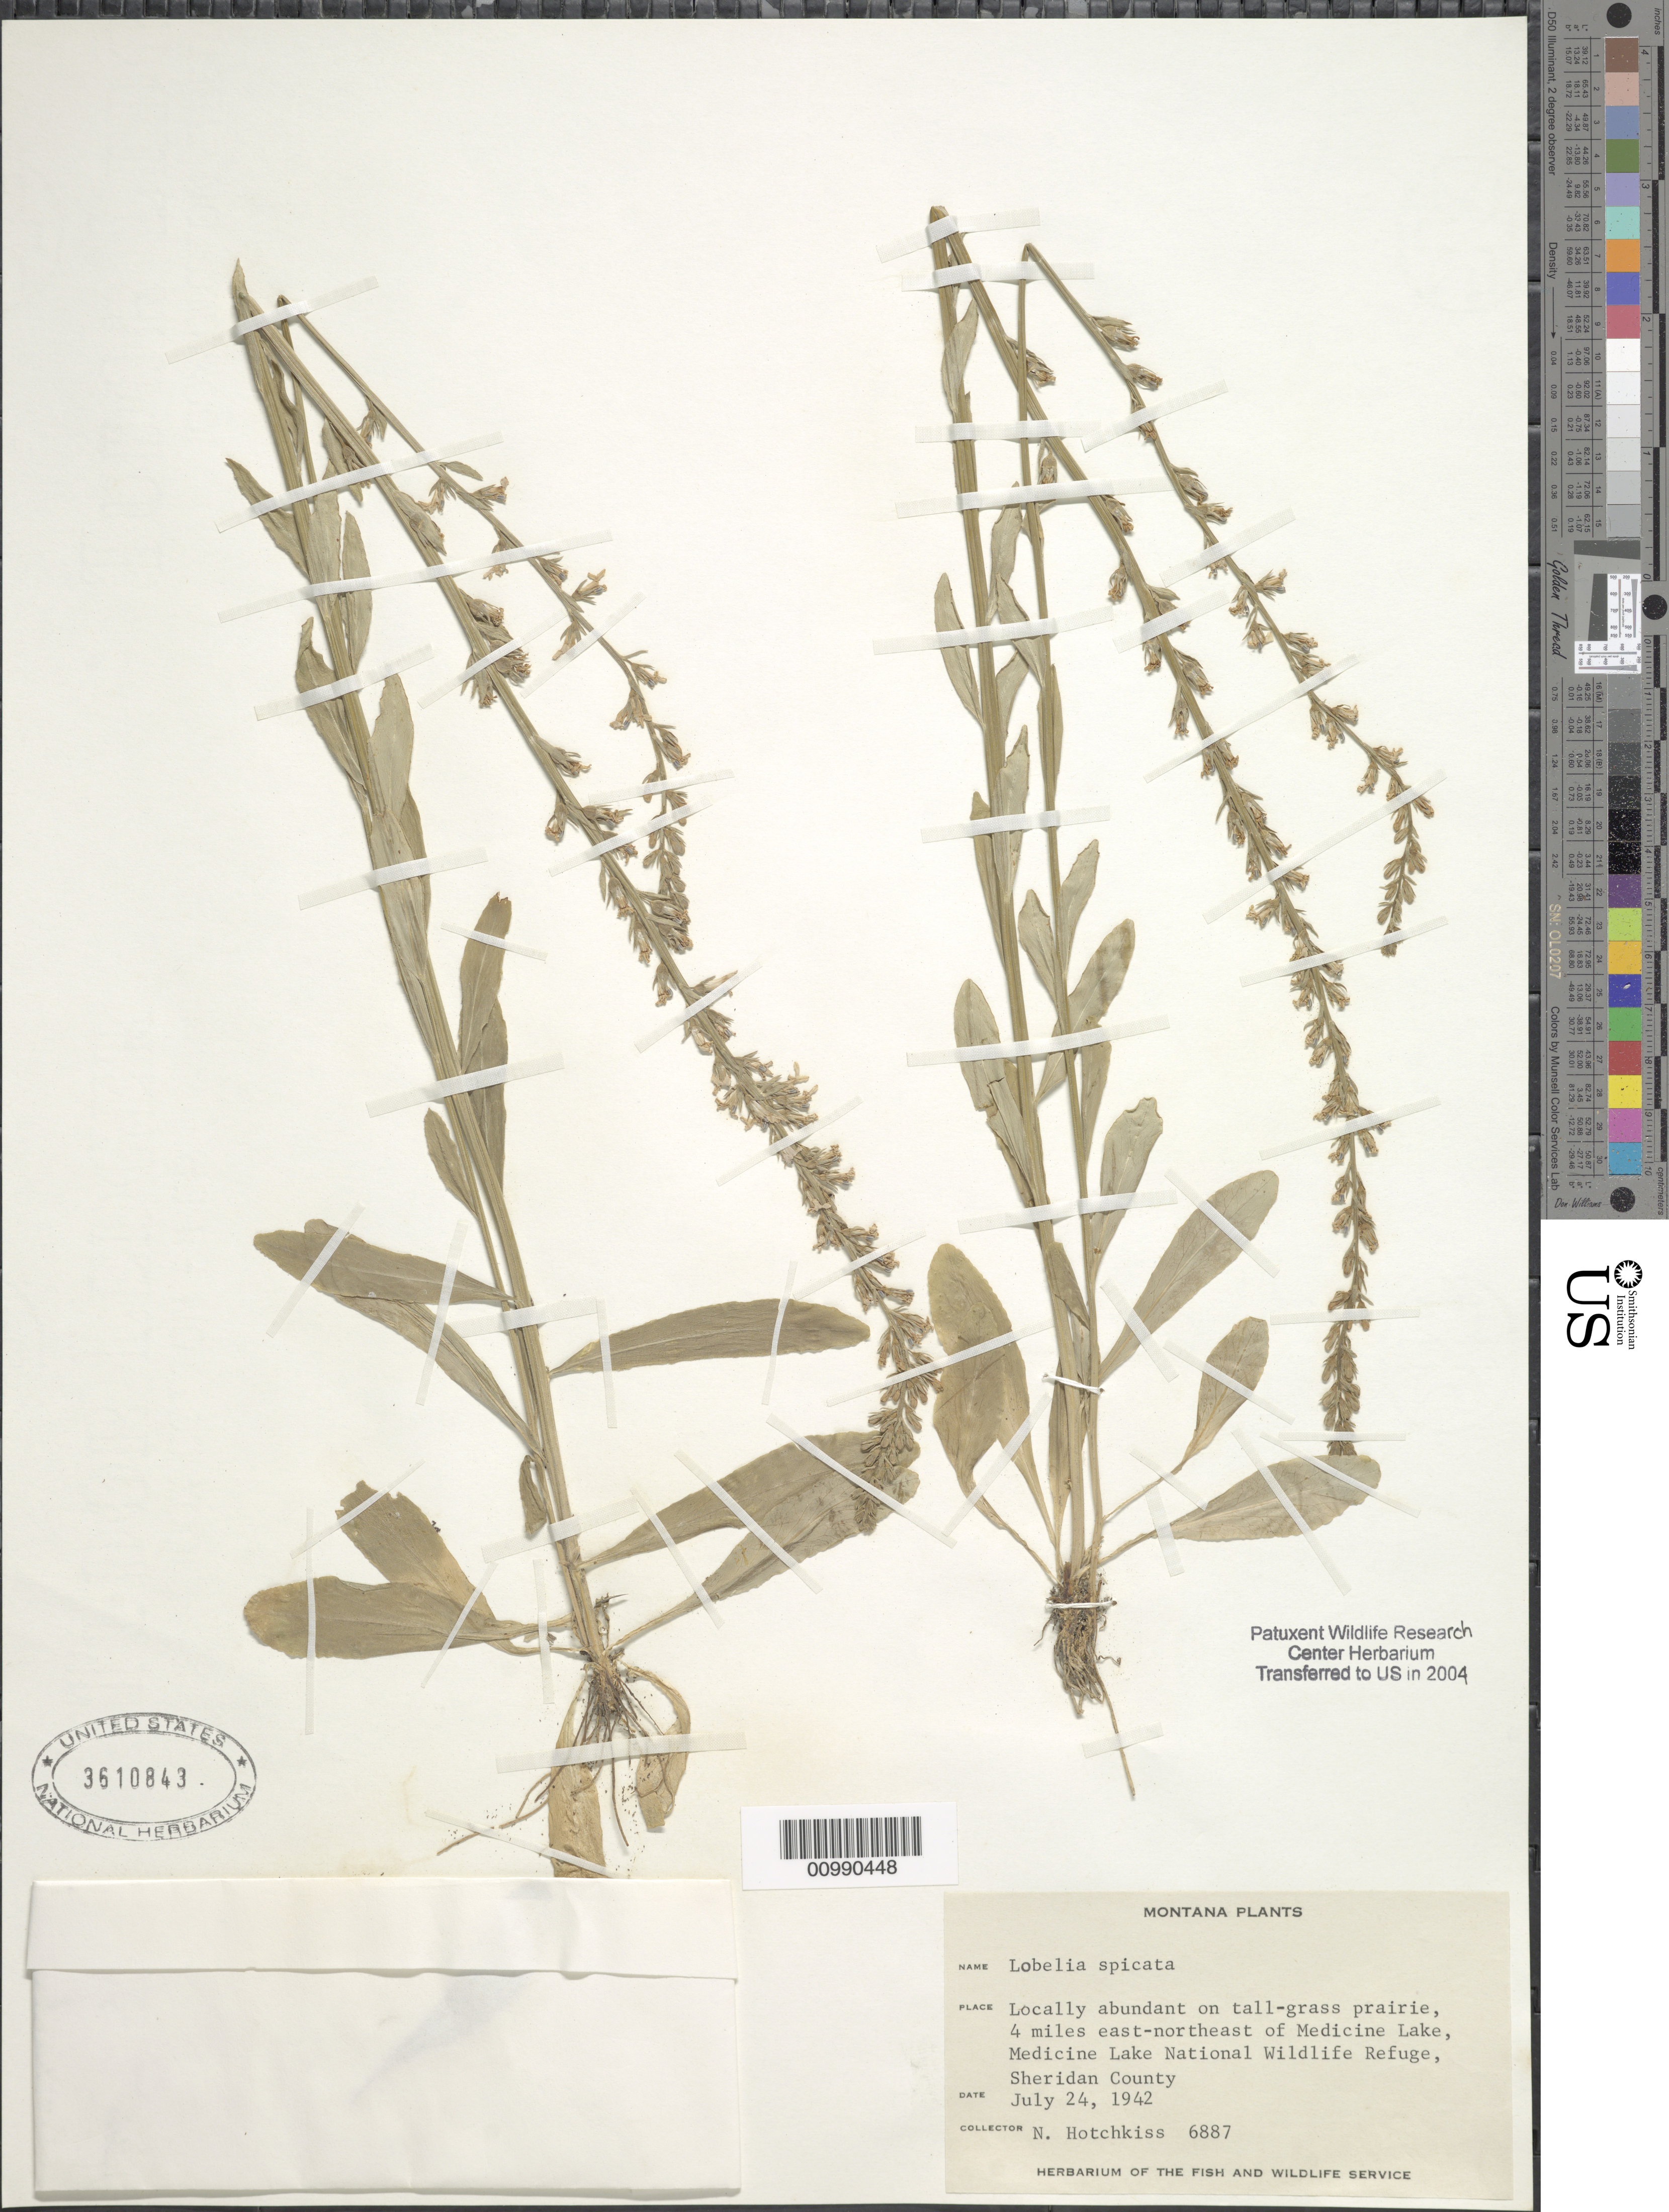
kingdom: Plantae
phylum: Tracheophyta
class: Magnoliopsida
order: Asterales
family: Campanulaceae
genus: Lobelia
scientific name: Lobelia spicata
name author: Lam.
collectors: N. Hotchkiss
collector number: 6887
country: United States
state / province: Montana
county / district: Sheridan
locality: ENE of Medicine Lake, Medicine Lake National Wildlife Refuge.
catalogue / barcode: US 3610843